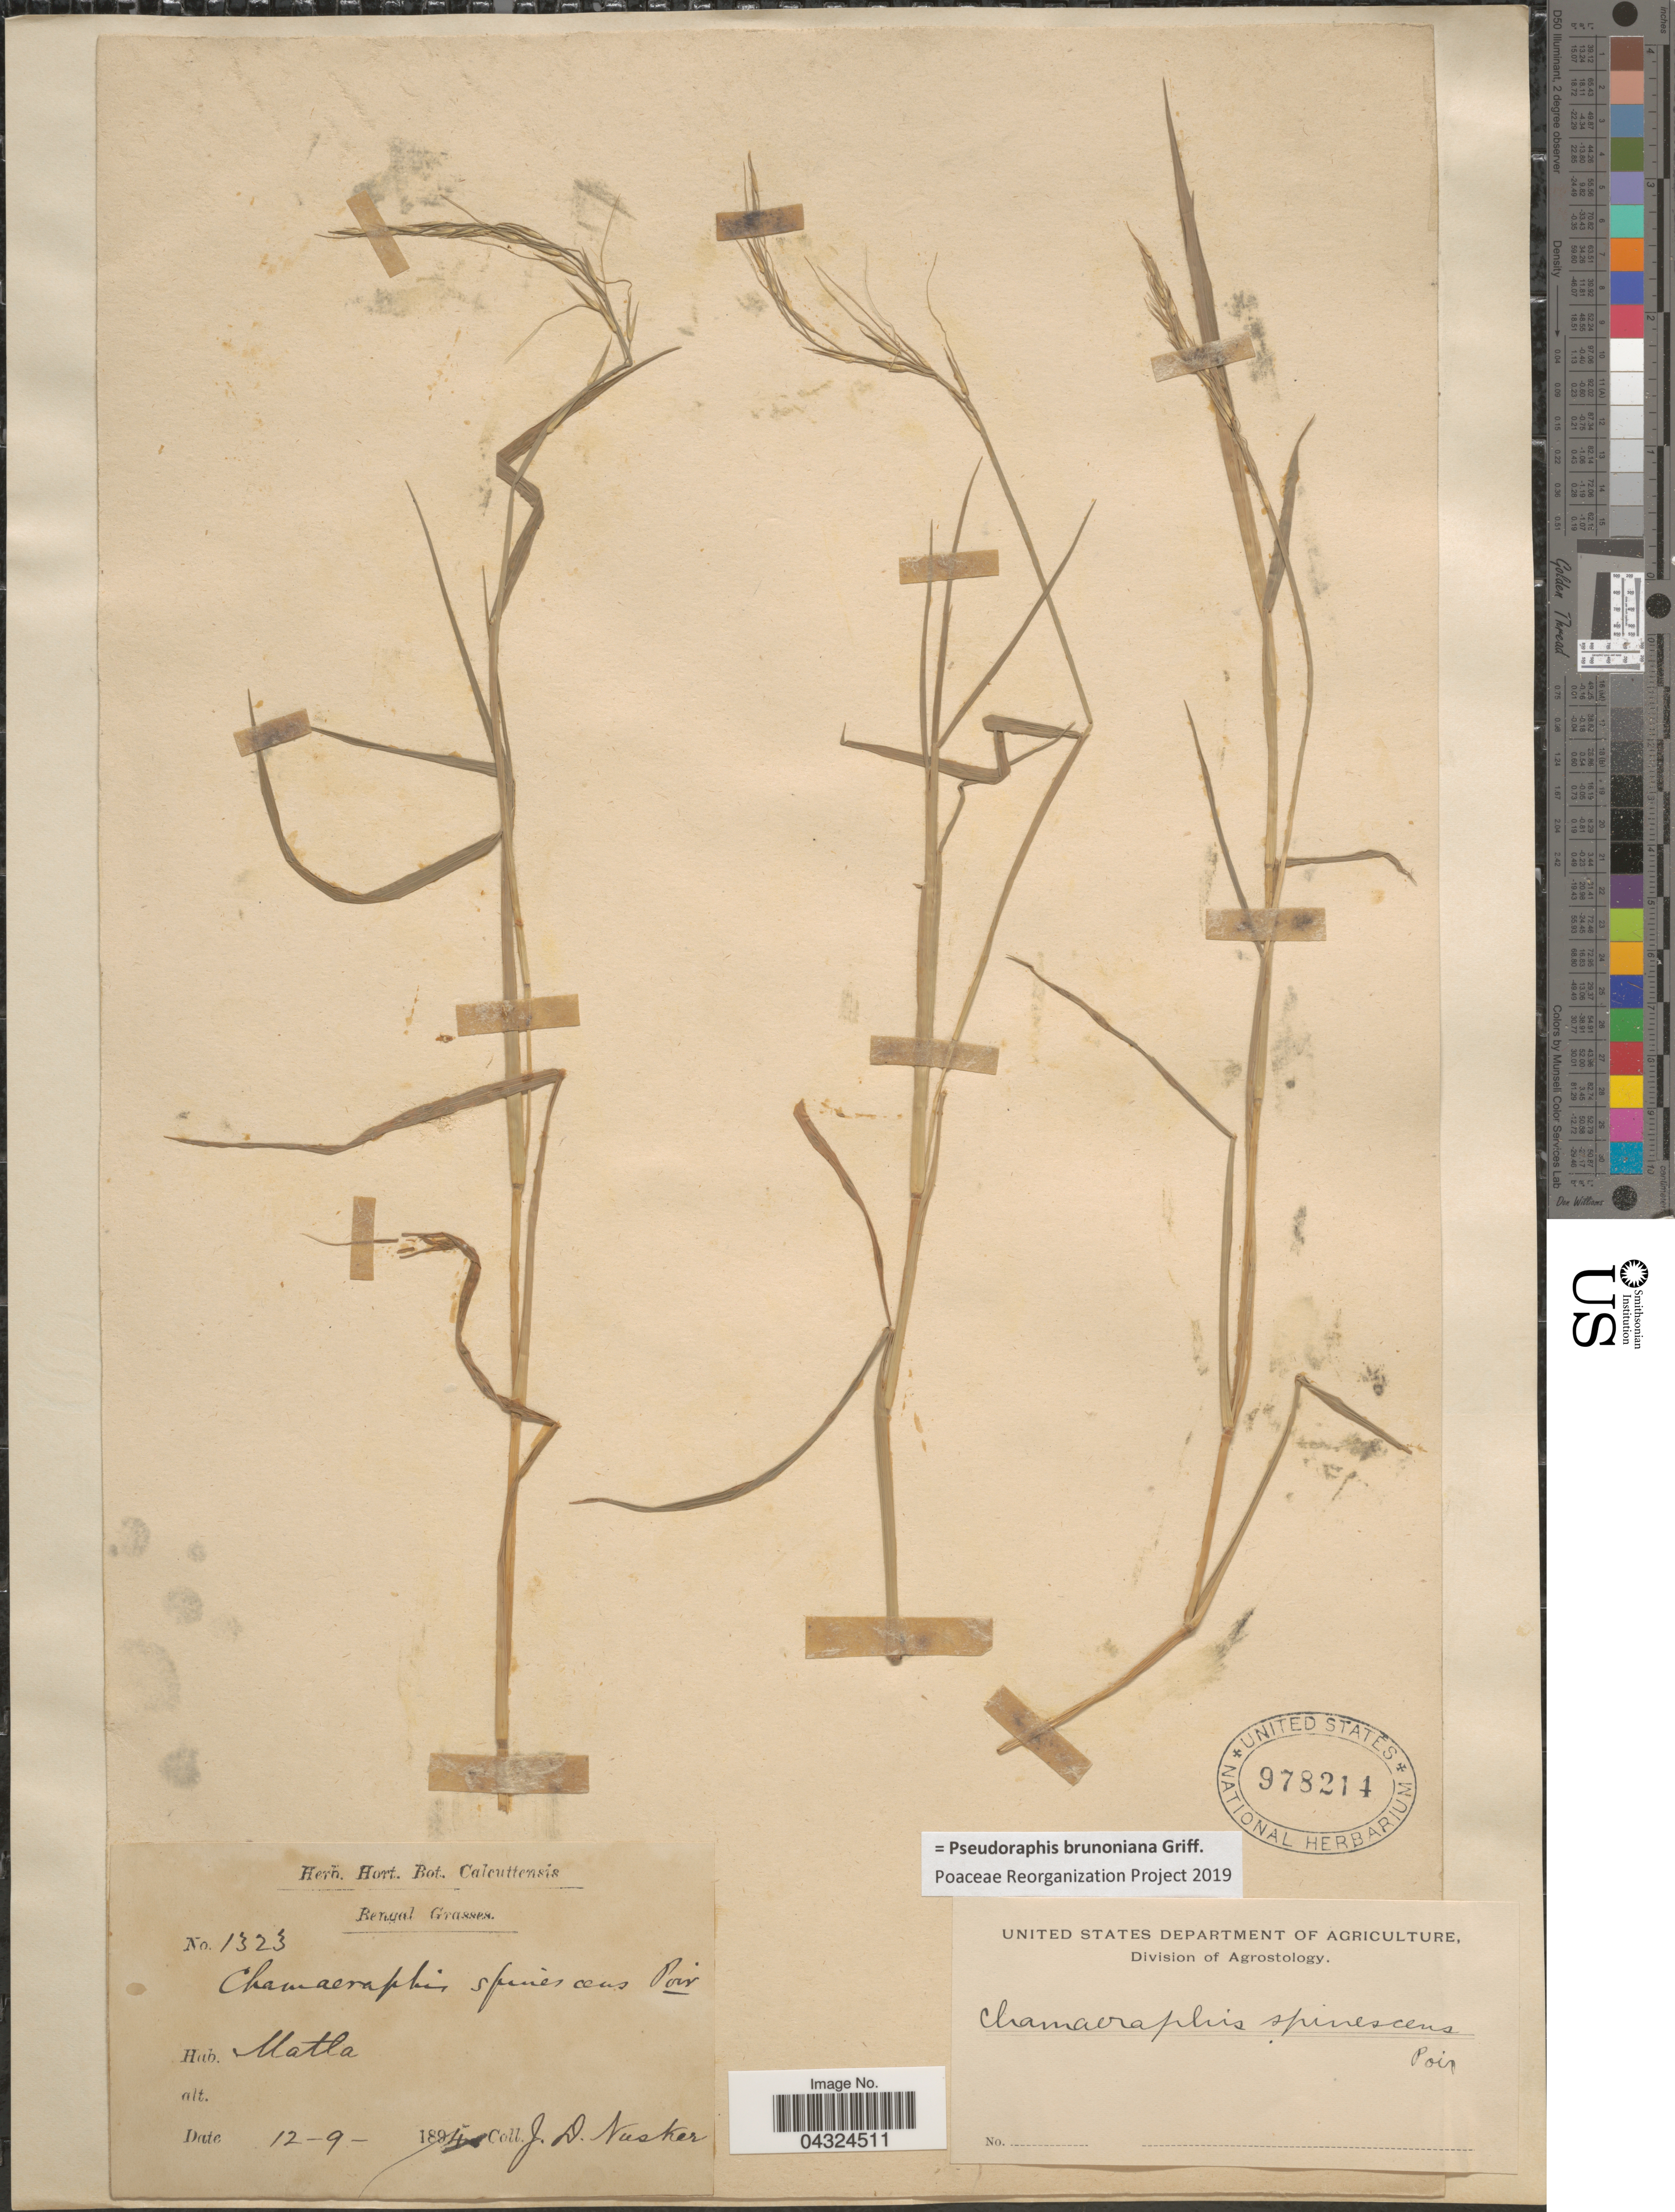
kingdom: Plantae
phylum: Tracheophyta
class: Liliopsida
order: Poales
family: Poaceae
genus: Pseudoraphis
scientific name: Pseudoraphis brunoniana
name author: Griff.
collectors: J. D. Nusker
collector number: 1323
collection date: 1894-09-12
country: India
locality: Bengal. Matla.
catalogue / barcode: US 978214